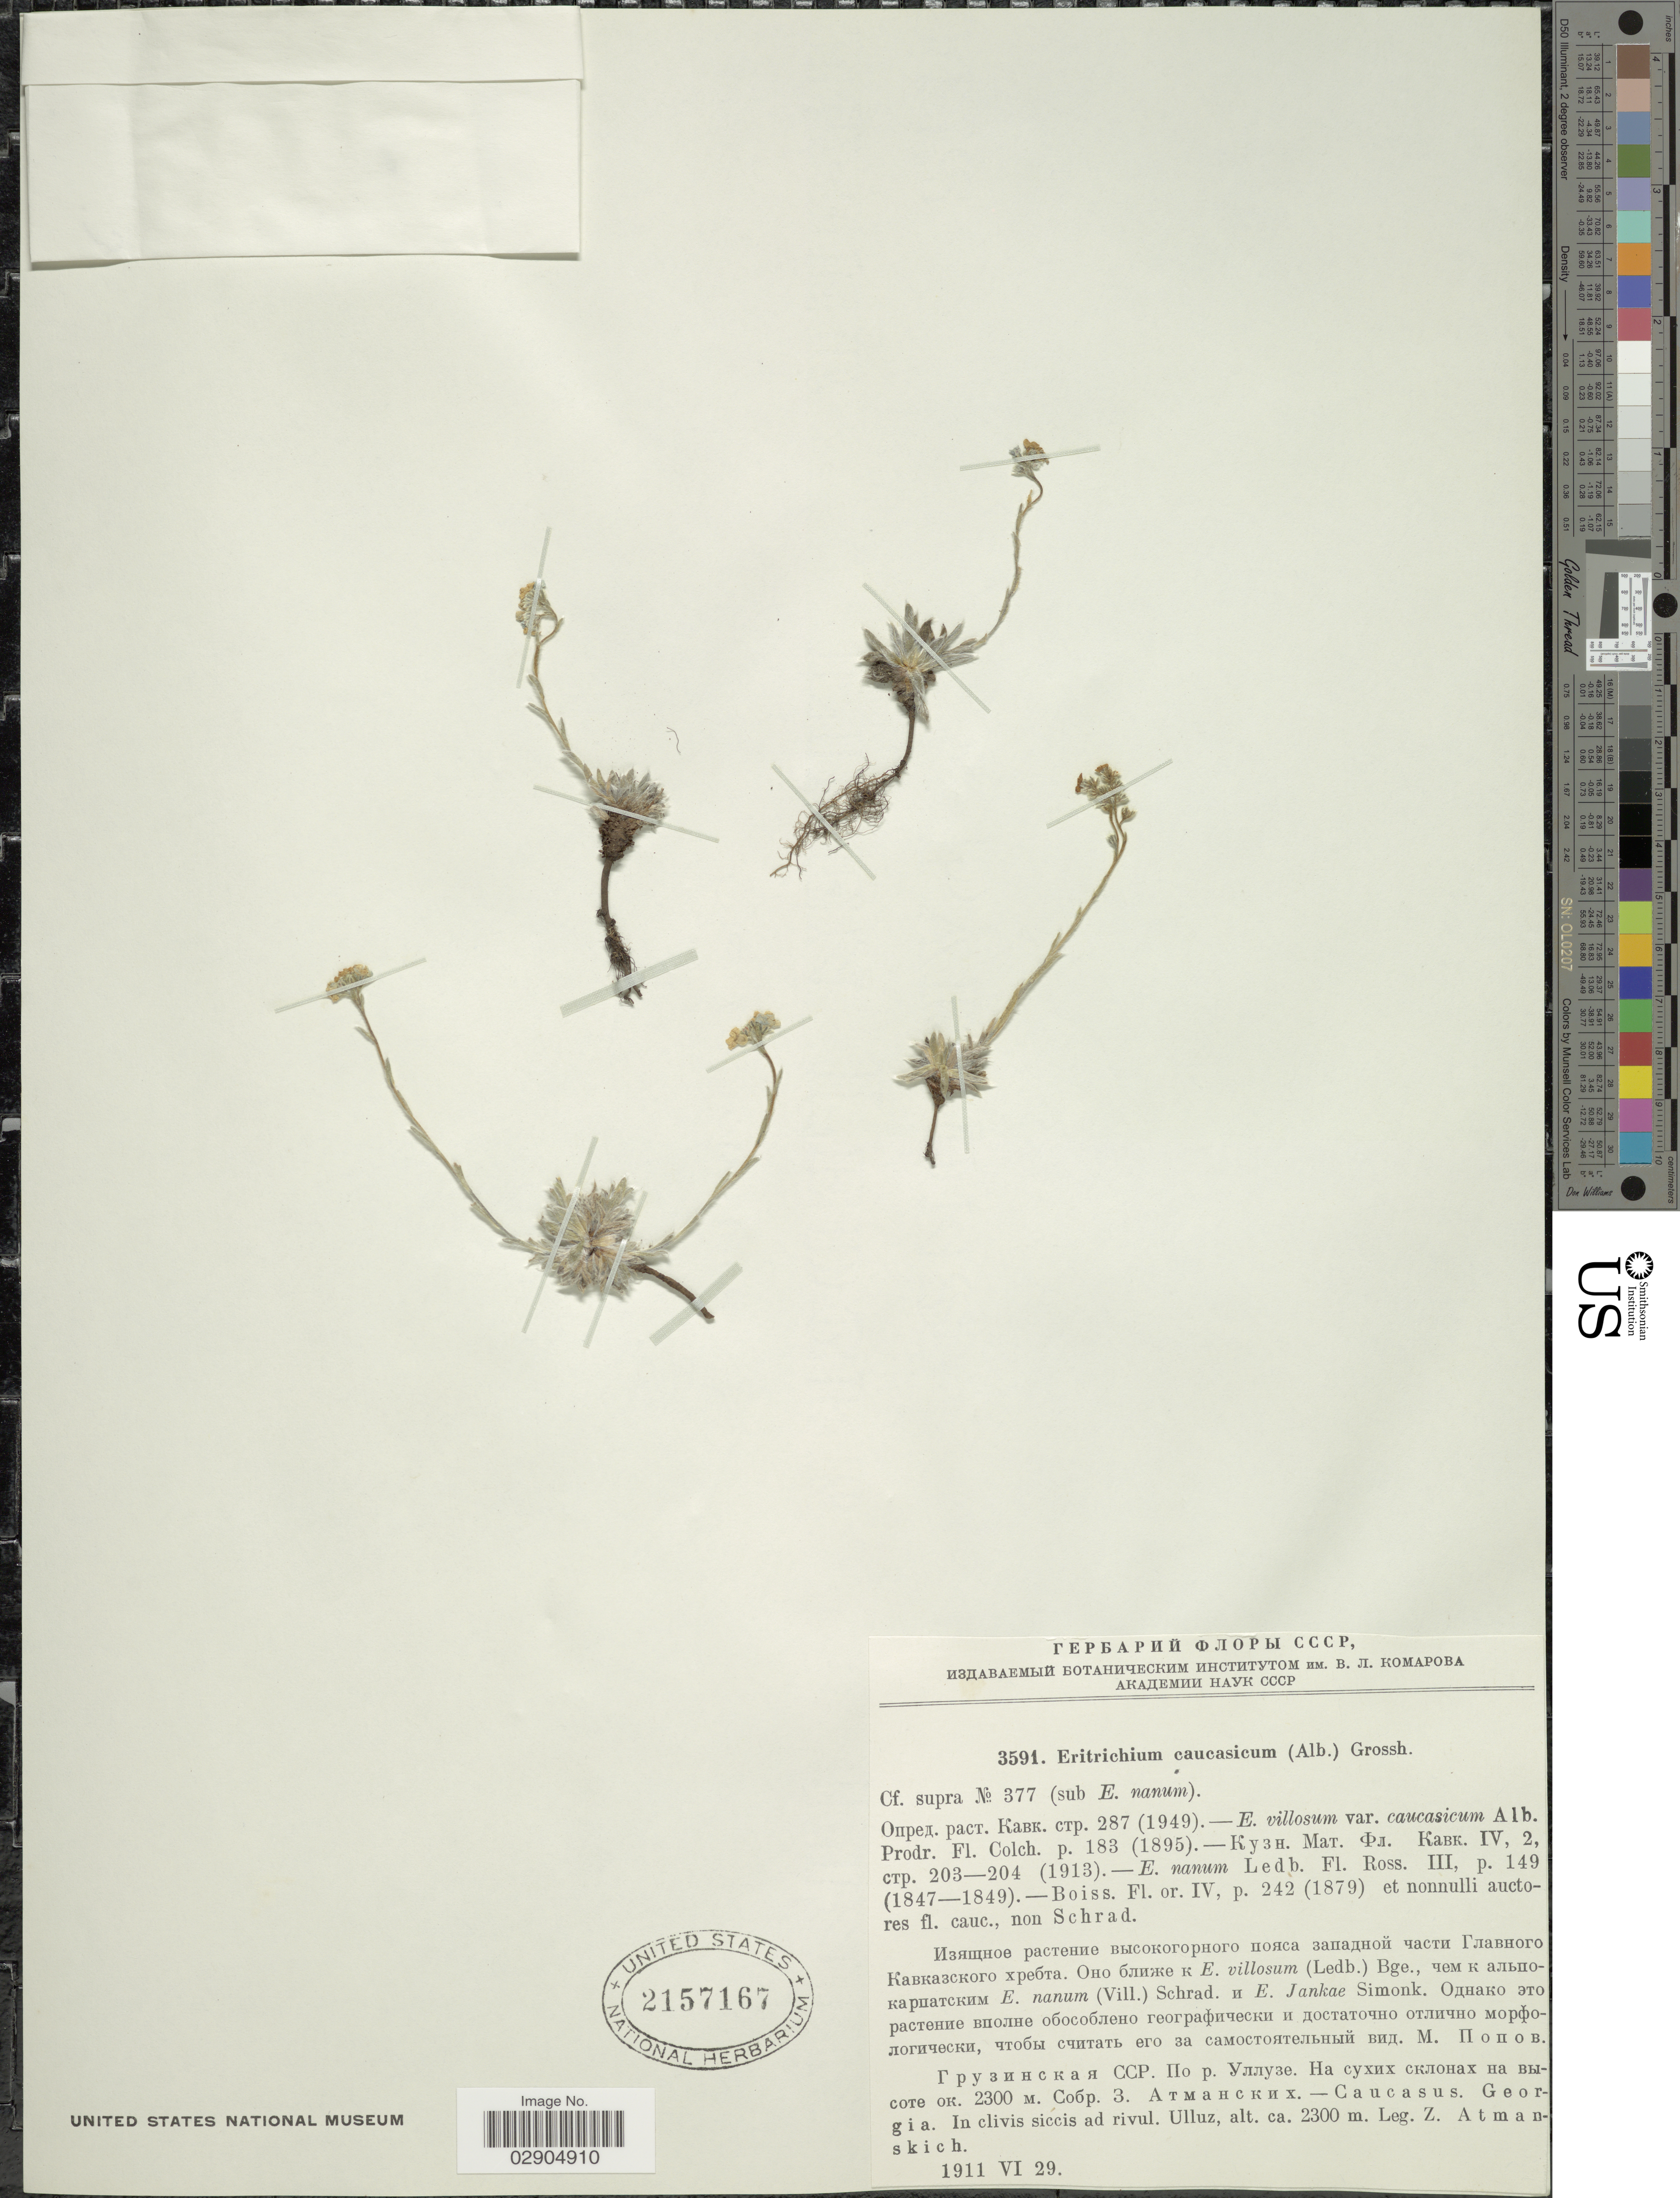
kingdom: Plantae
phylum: Tracheophyta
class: Magnoliopsida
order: Boraginales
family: Boraginaceae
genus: Eritrichium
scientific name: Eritrichium caucasicum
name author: (Albov) Grossh.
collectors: Z. Atmanskich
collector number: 3591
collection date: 1911-06-29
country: Georgia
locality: Caucasus, Georgia, In clivis siccis ad rivul, Ulluz.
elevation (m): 2300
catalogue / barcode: US 2157167